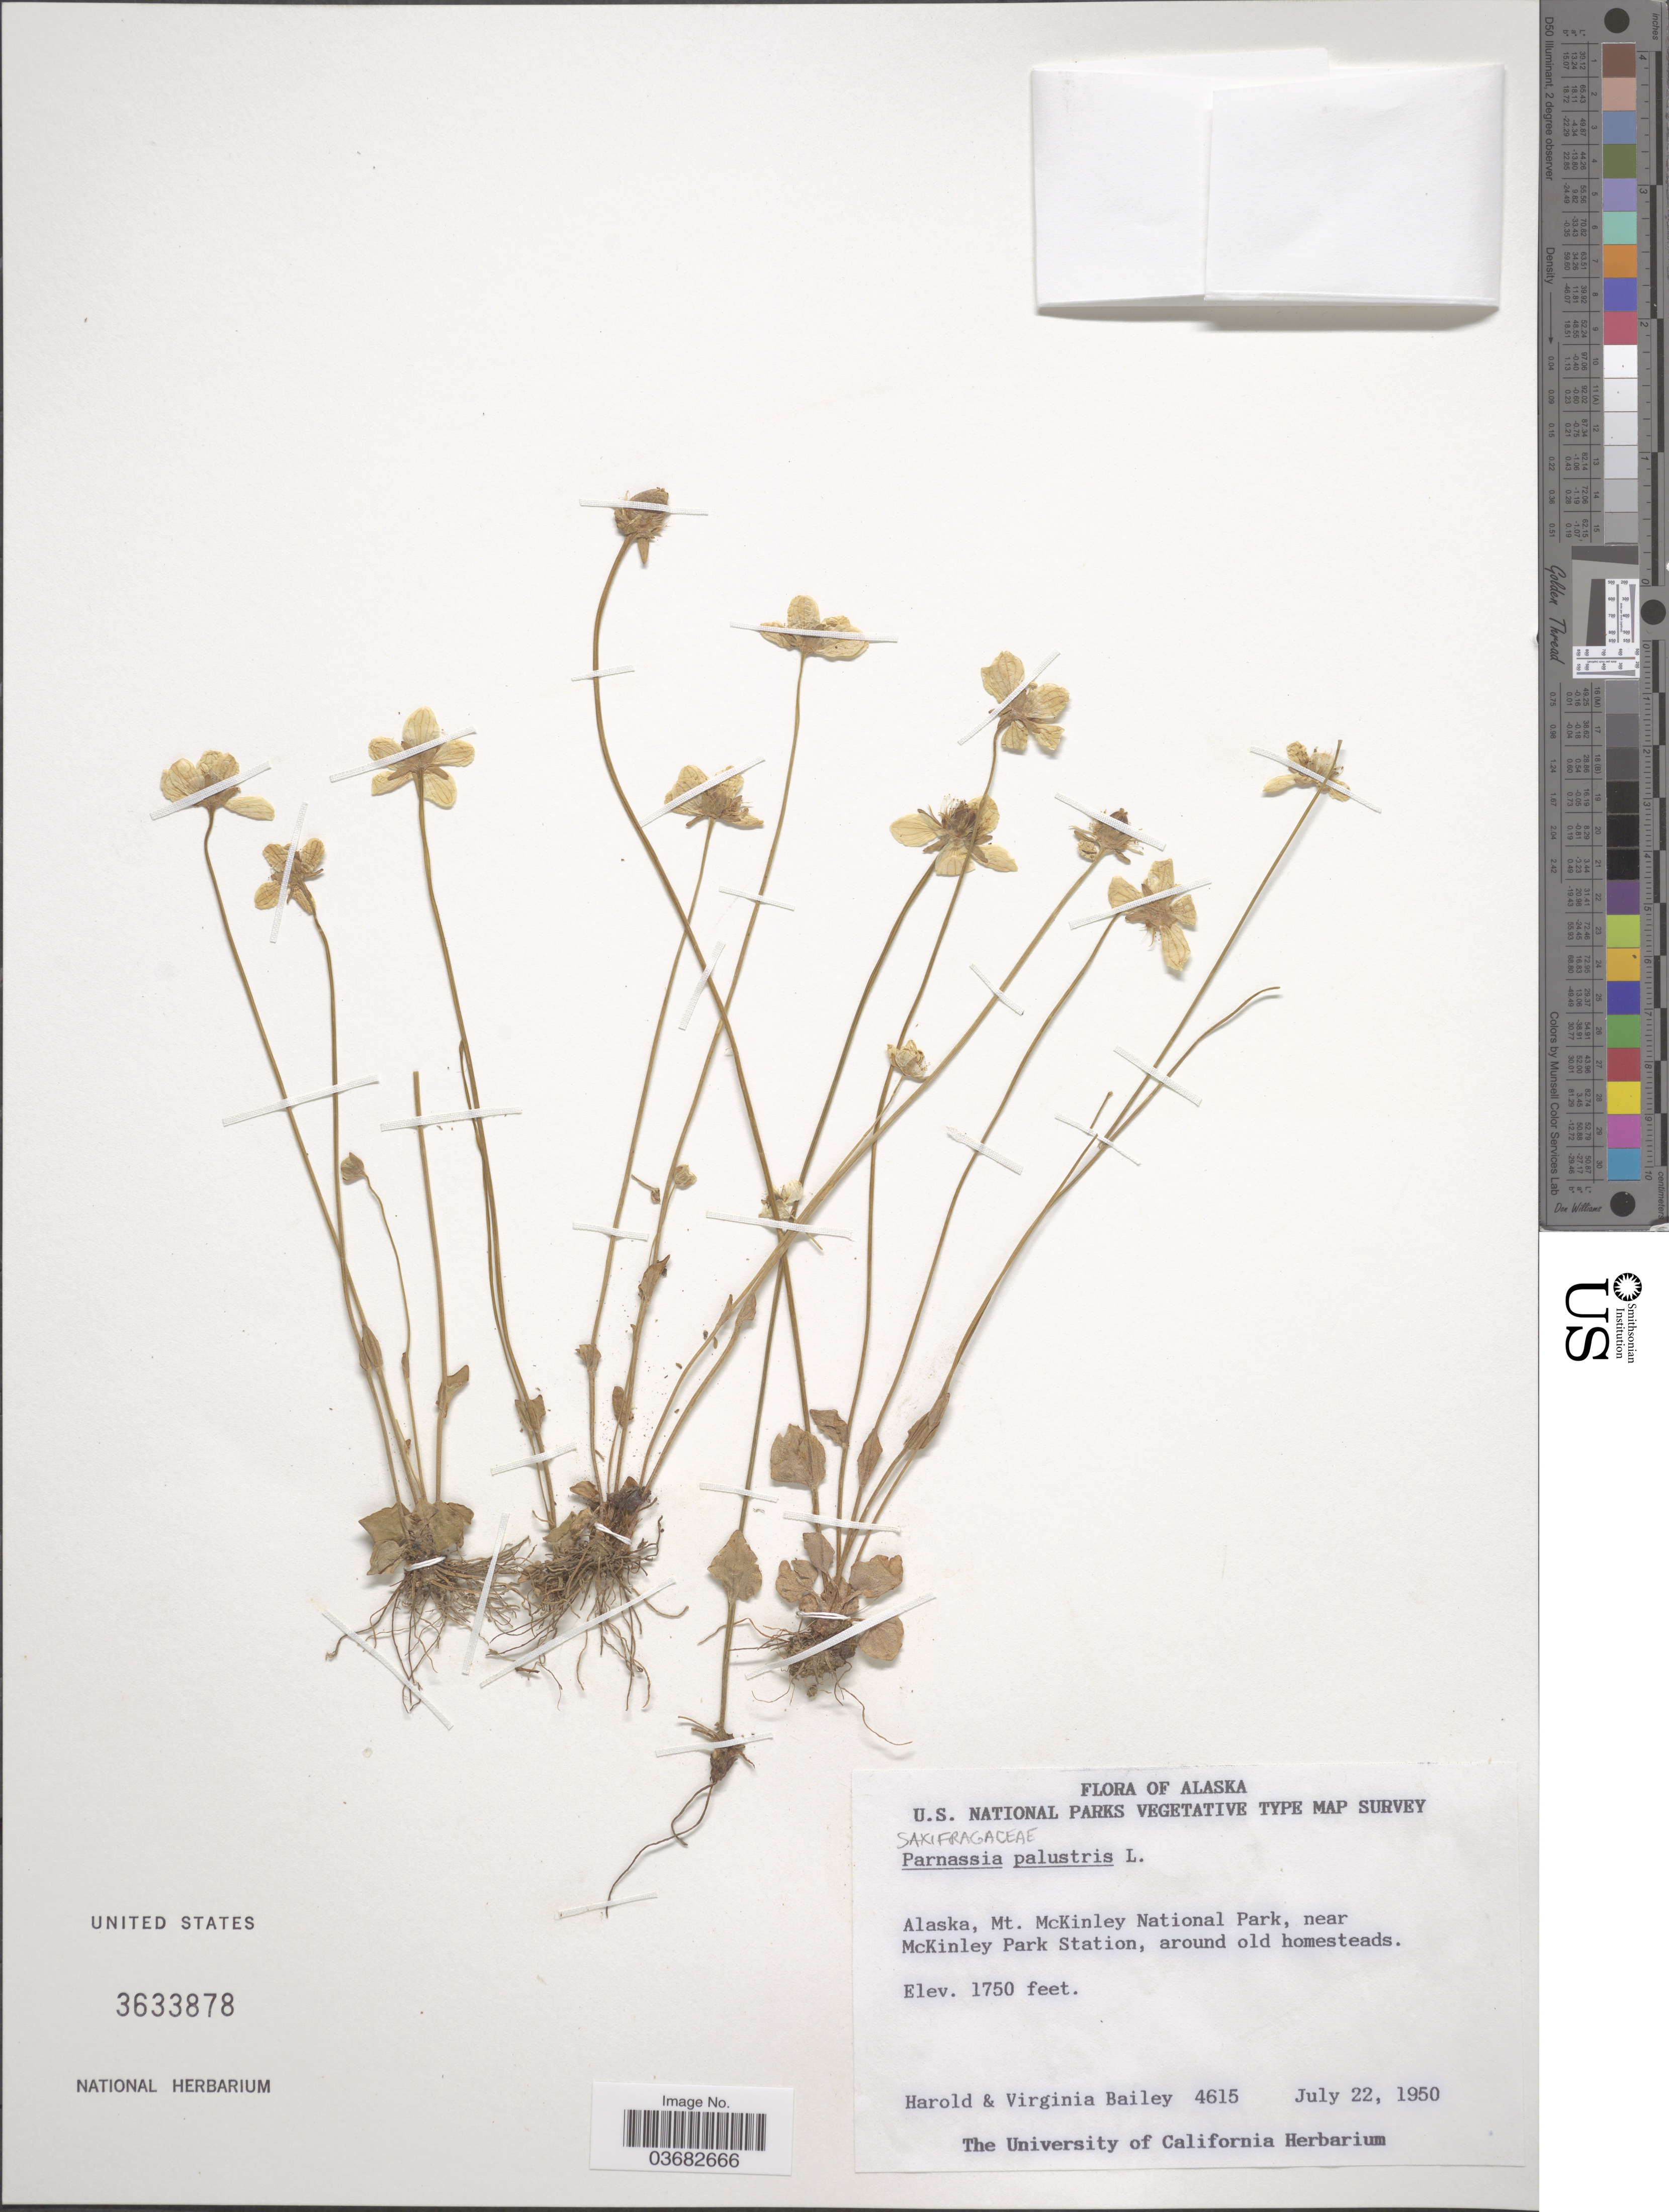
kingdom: Plantae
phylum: Tracheophyta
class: Magnoliopsida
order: Celastrales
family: Parnassiaceae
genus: Parnassia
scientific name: Parnassia palustris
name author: L.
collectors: H. Bailey & V. L. Bailey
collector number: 4615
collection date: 1950-07-22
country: United States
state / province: Alaska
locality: U.S. National Parks Vegetative Type Map Survey. Mt. McKinley National Park, near McKinley Park Station, around old homesteads.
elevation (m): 533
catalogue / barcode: US 3633878